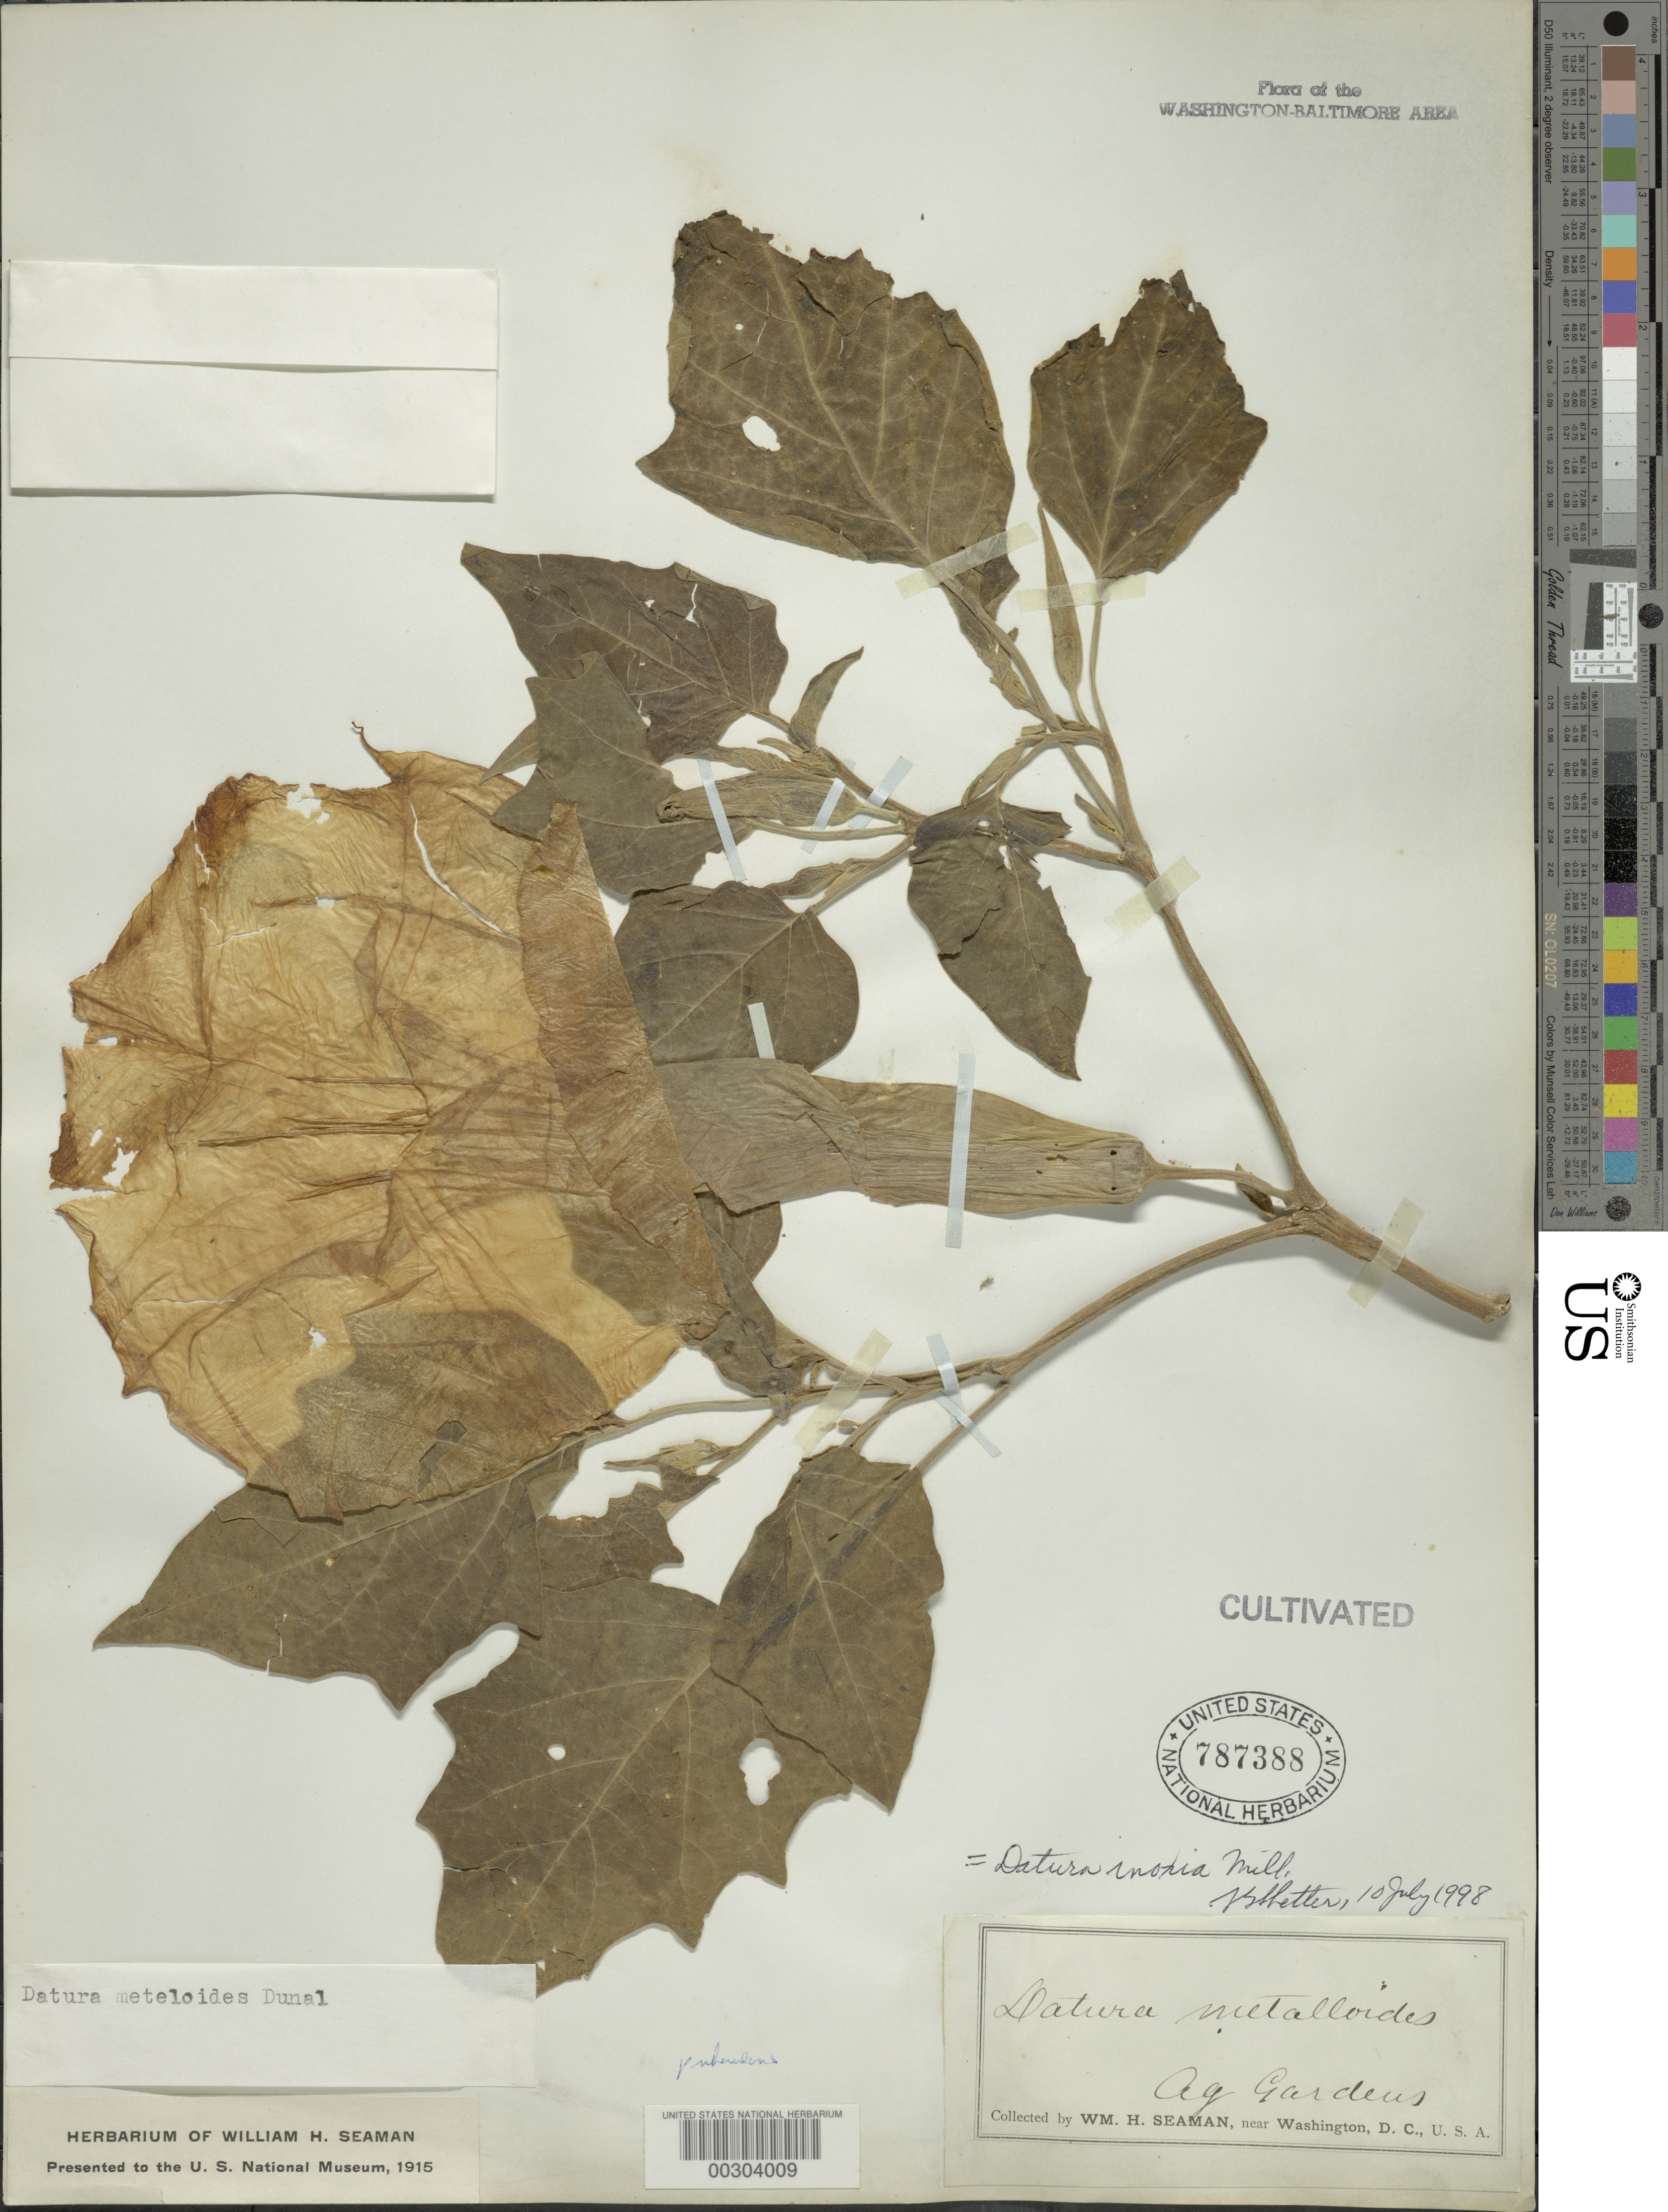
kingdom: Plantae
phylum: Tracheophyta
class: Magnoliopsida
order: Solanales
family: Solanaceae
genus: Datura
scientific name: Datura innoxia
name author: Mill.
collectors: W. Seaman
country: United States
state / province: District of Columbia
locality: Department of Agriculture grounds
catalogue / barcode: US 787388